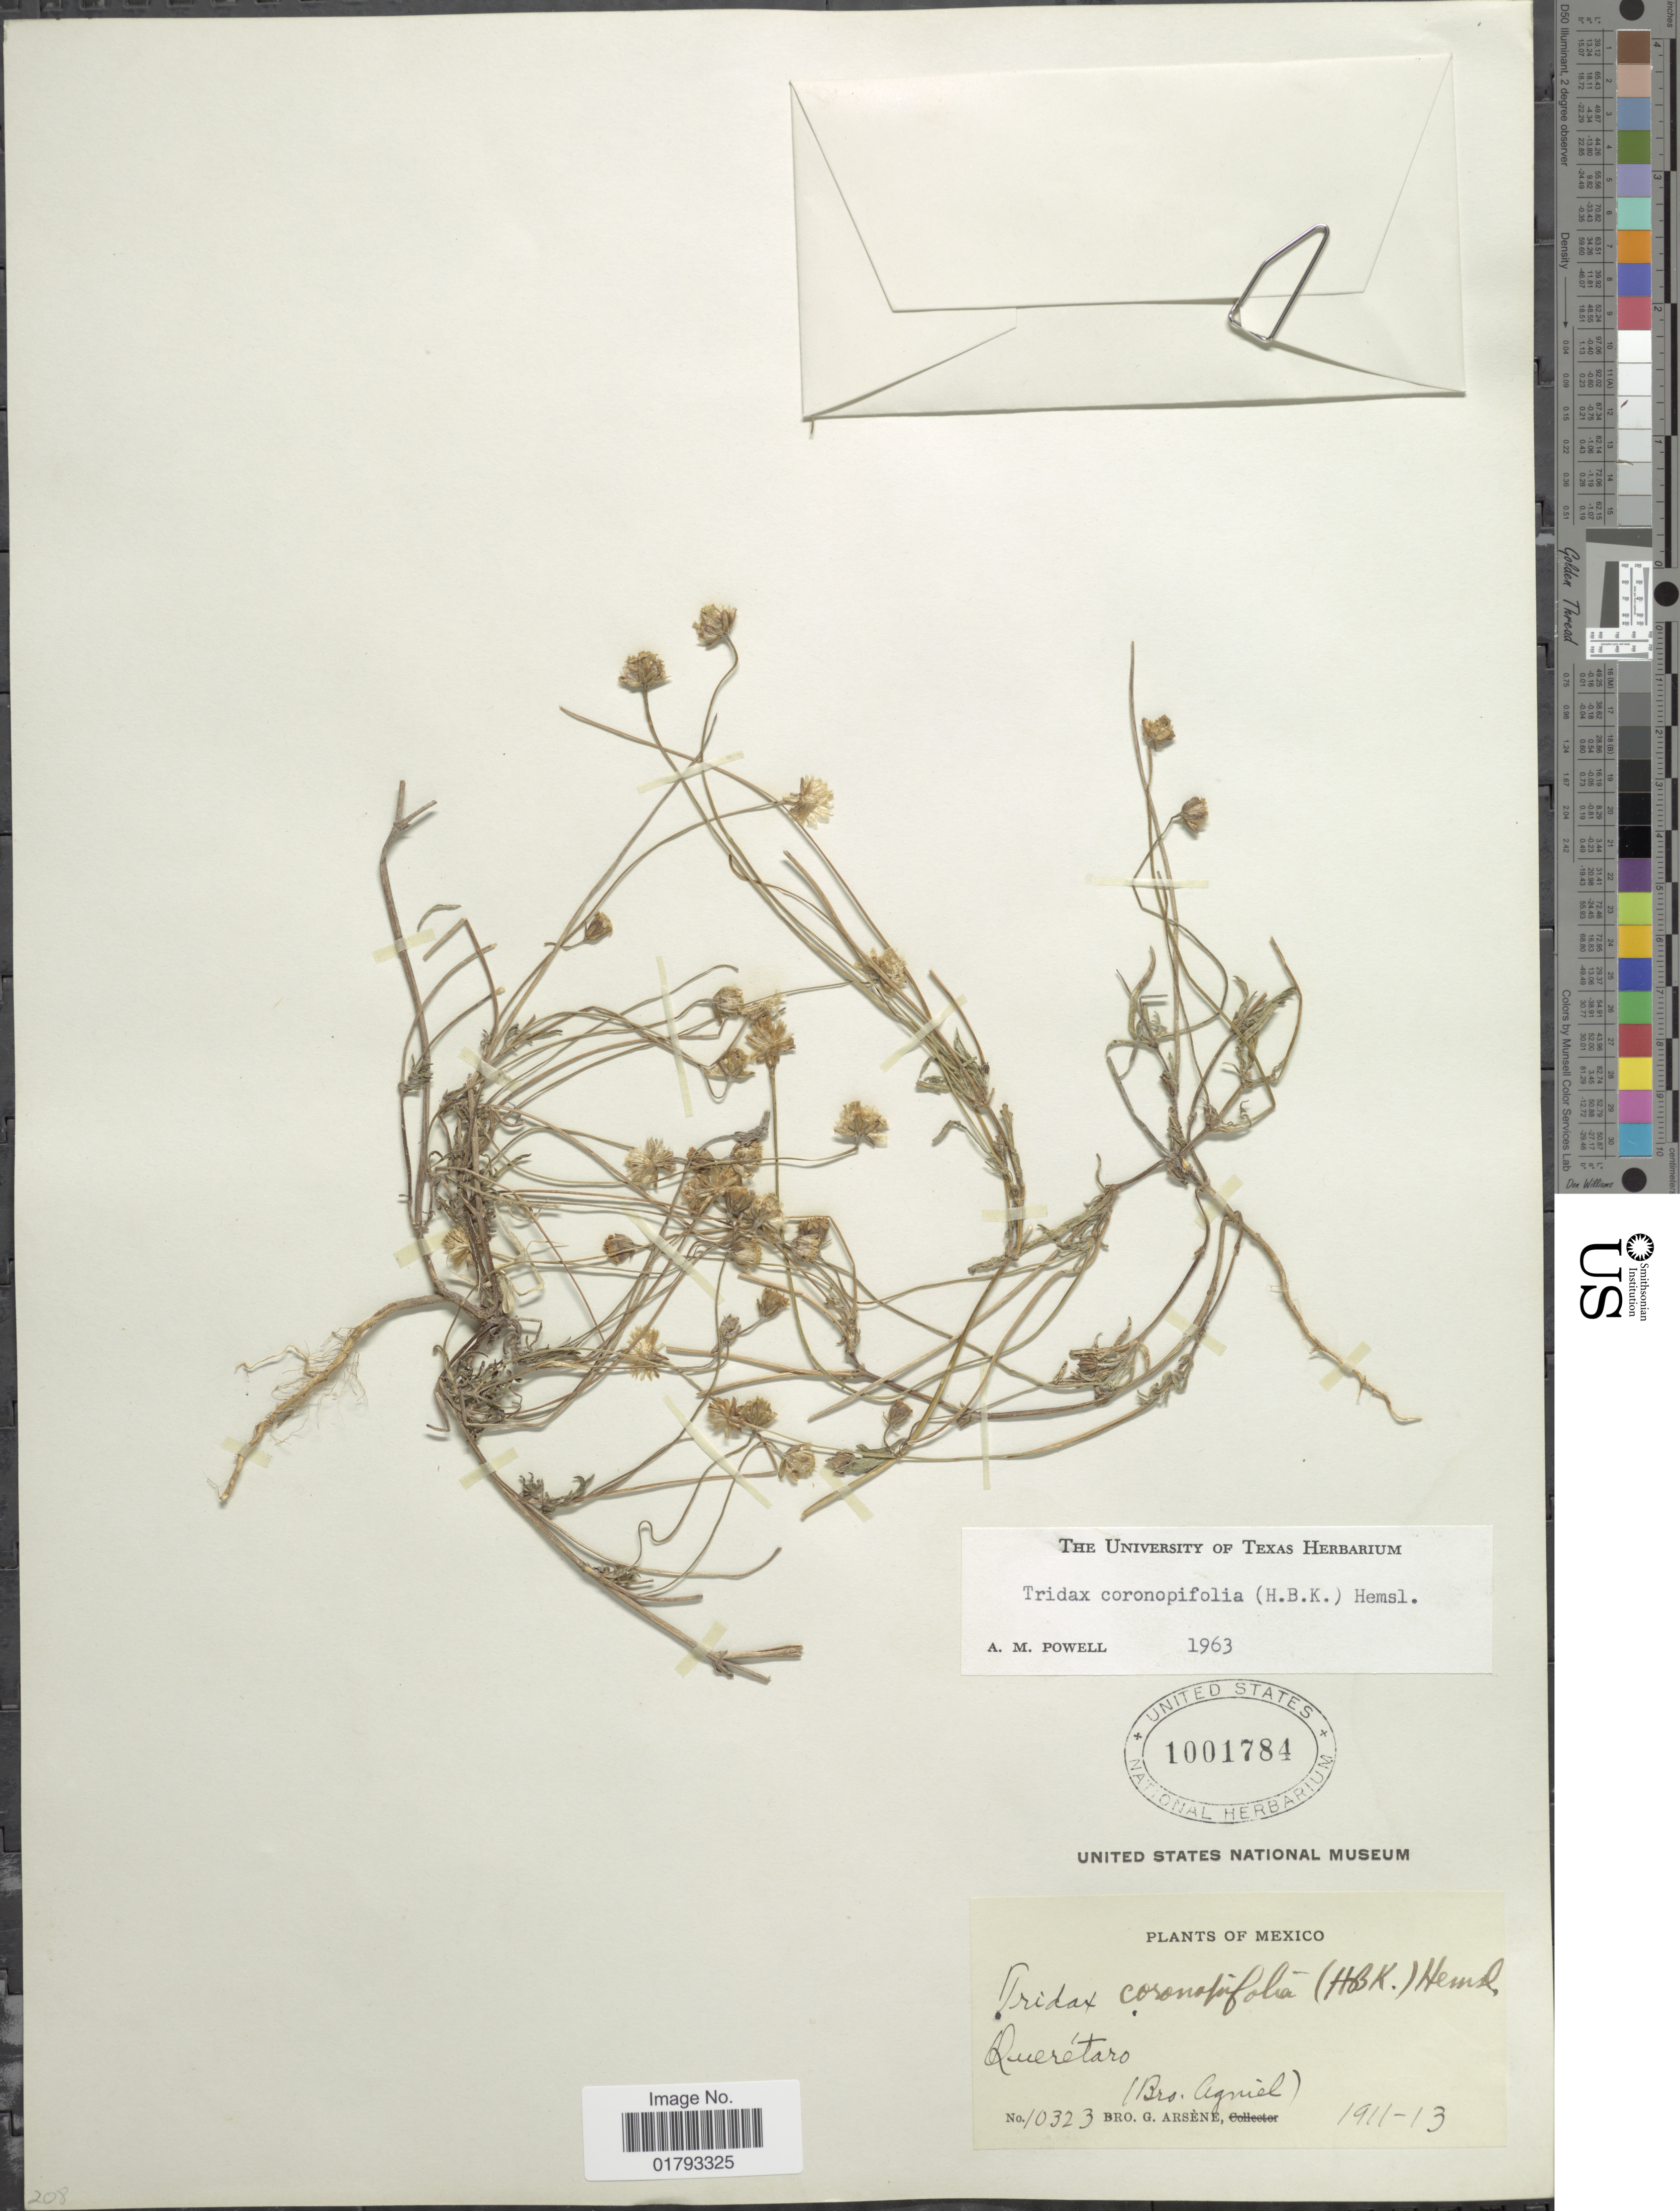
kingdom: Plantae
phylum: Tracheophyta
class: Magnoliopsida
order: Asterales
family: Asteraceae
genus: Tridax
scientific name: Tridax coronopifolia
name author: (Kunth) Hemsl.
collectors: Bro. Agniel & Bro. G. Arsène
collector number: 10323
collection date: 1911/1913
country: Mexico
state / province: Querétaro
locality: Queretaro.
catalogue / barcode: US 1001784